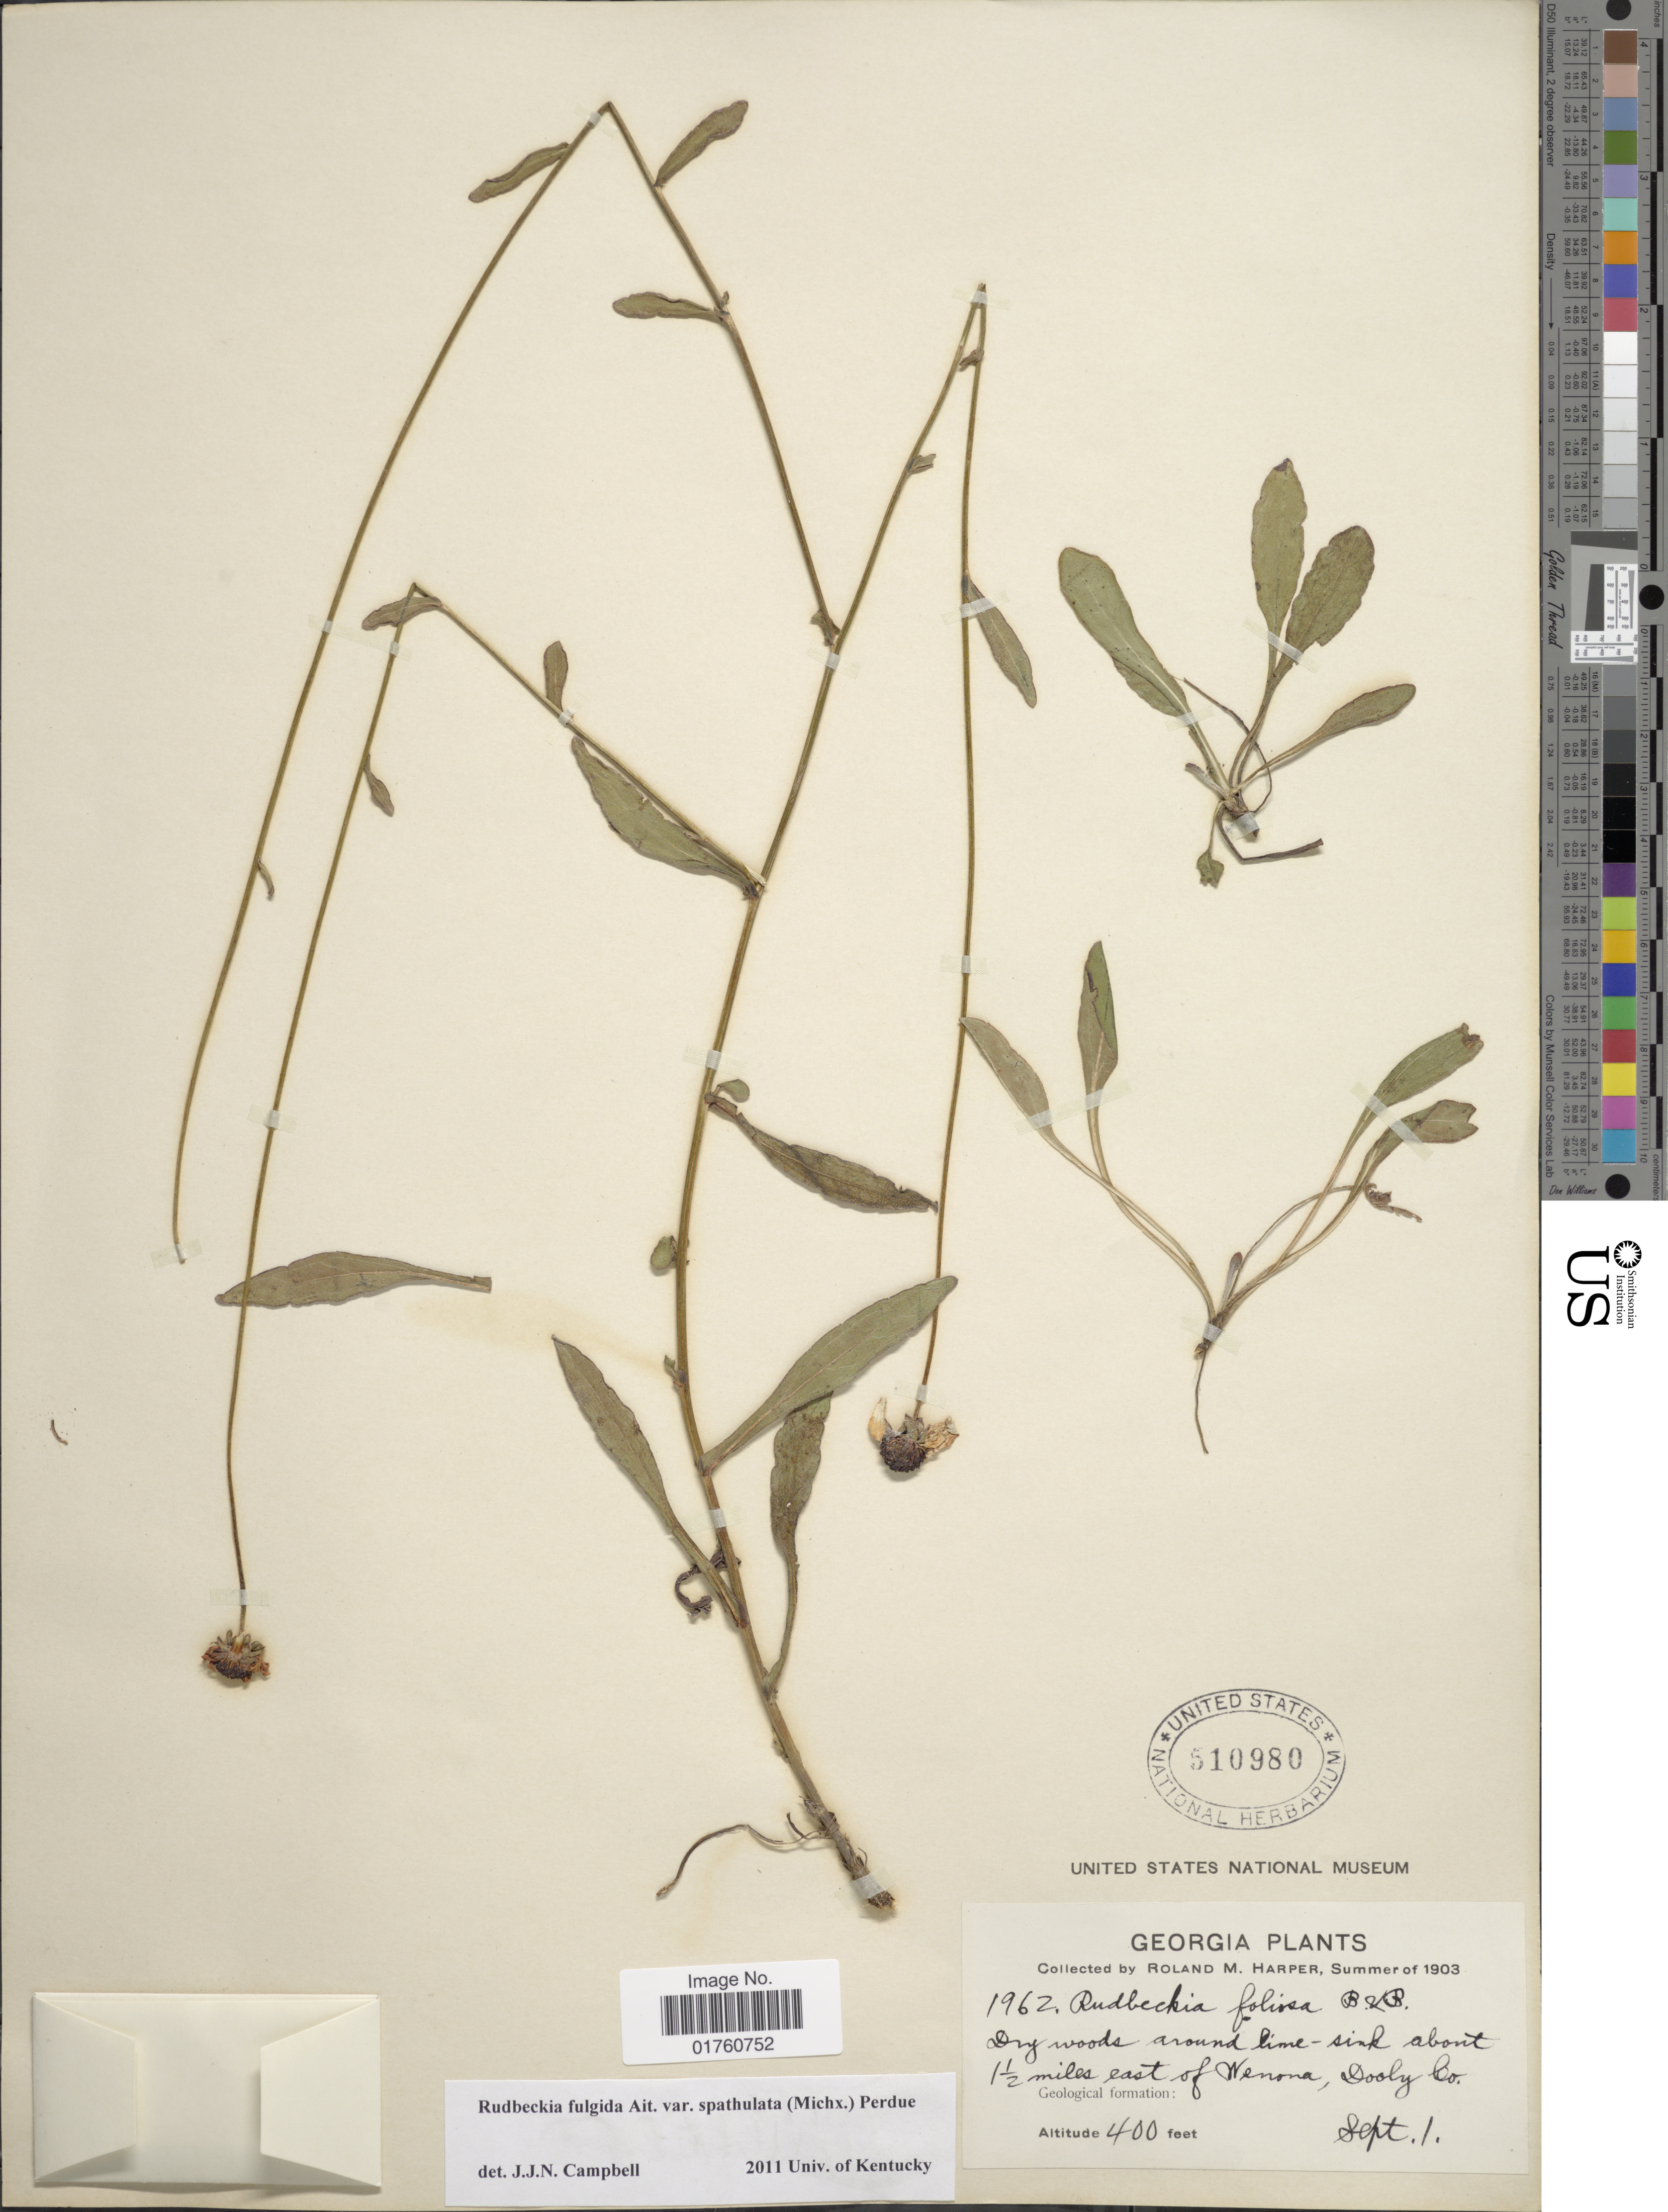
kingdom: Plantae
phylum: Tracheophyta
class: Magnoliopsida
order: Asterales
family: Asteraceae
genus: Rudbeckia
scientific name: Rudbeckia fulgida var. fulgida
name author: Aiton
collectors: R. M. Harper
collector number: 1962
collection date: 1903-09-01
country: United States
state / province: Georgia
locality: Dry woods around lime-sink about 1½ moles east of Wenona, Dooly Co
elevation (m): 122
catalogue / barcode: US 510980